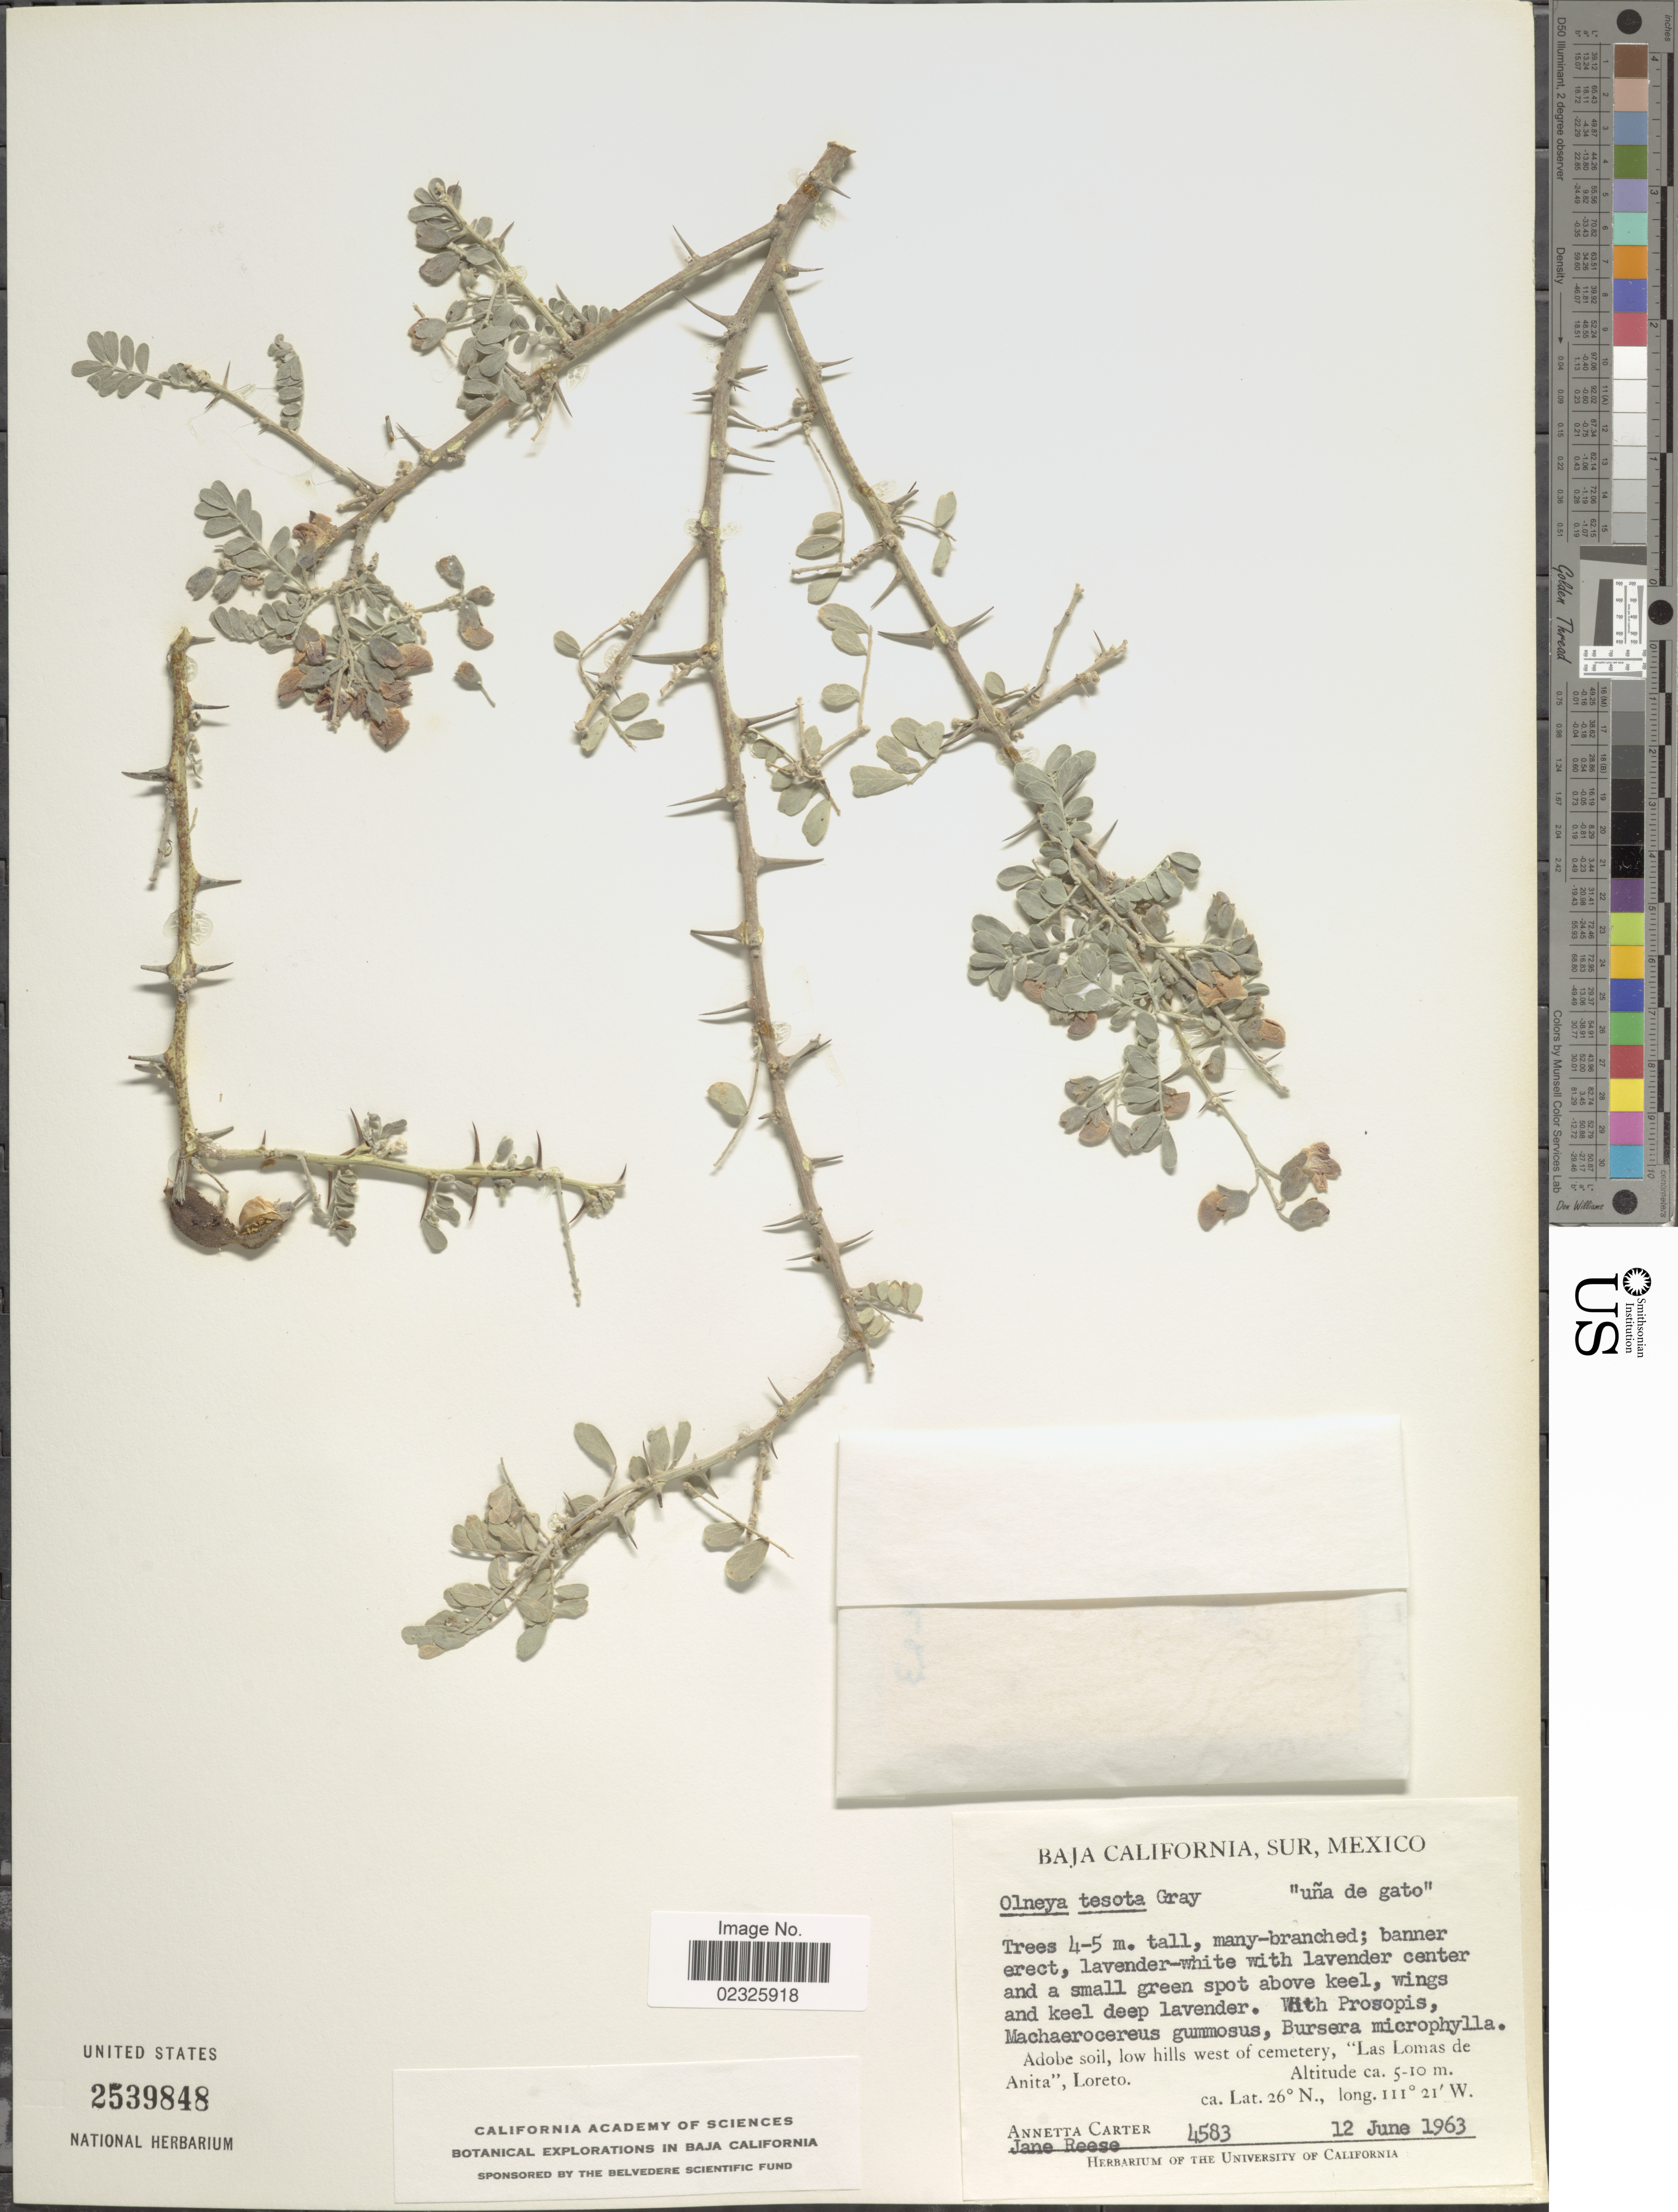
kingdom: Plantae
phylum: Tracheophyta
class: Magnoliopsida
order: Fabales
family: Fabaceae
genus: Olneya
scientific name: Olneya tesota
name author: A. Gray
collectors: A. Carter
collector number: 4583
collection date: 1963-06-12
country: Mexico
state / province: Baja California Sur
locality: Adobe soil, low hills west of cemetery, "Las Lomas de Anita", Loreto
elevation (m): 5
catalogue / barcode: US 2539848